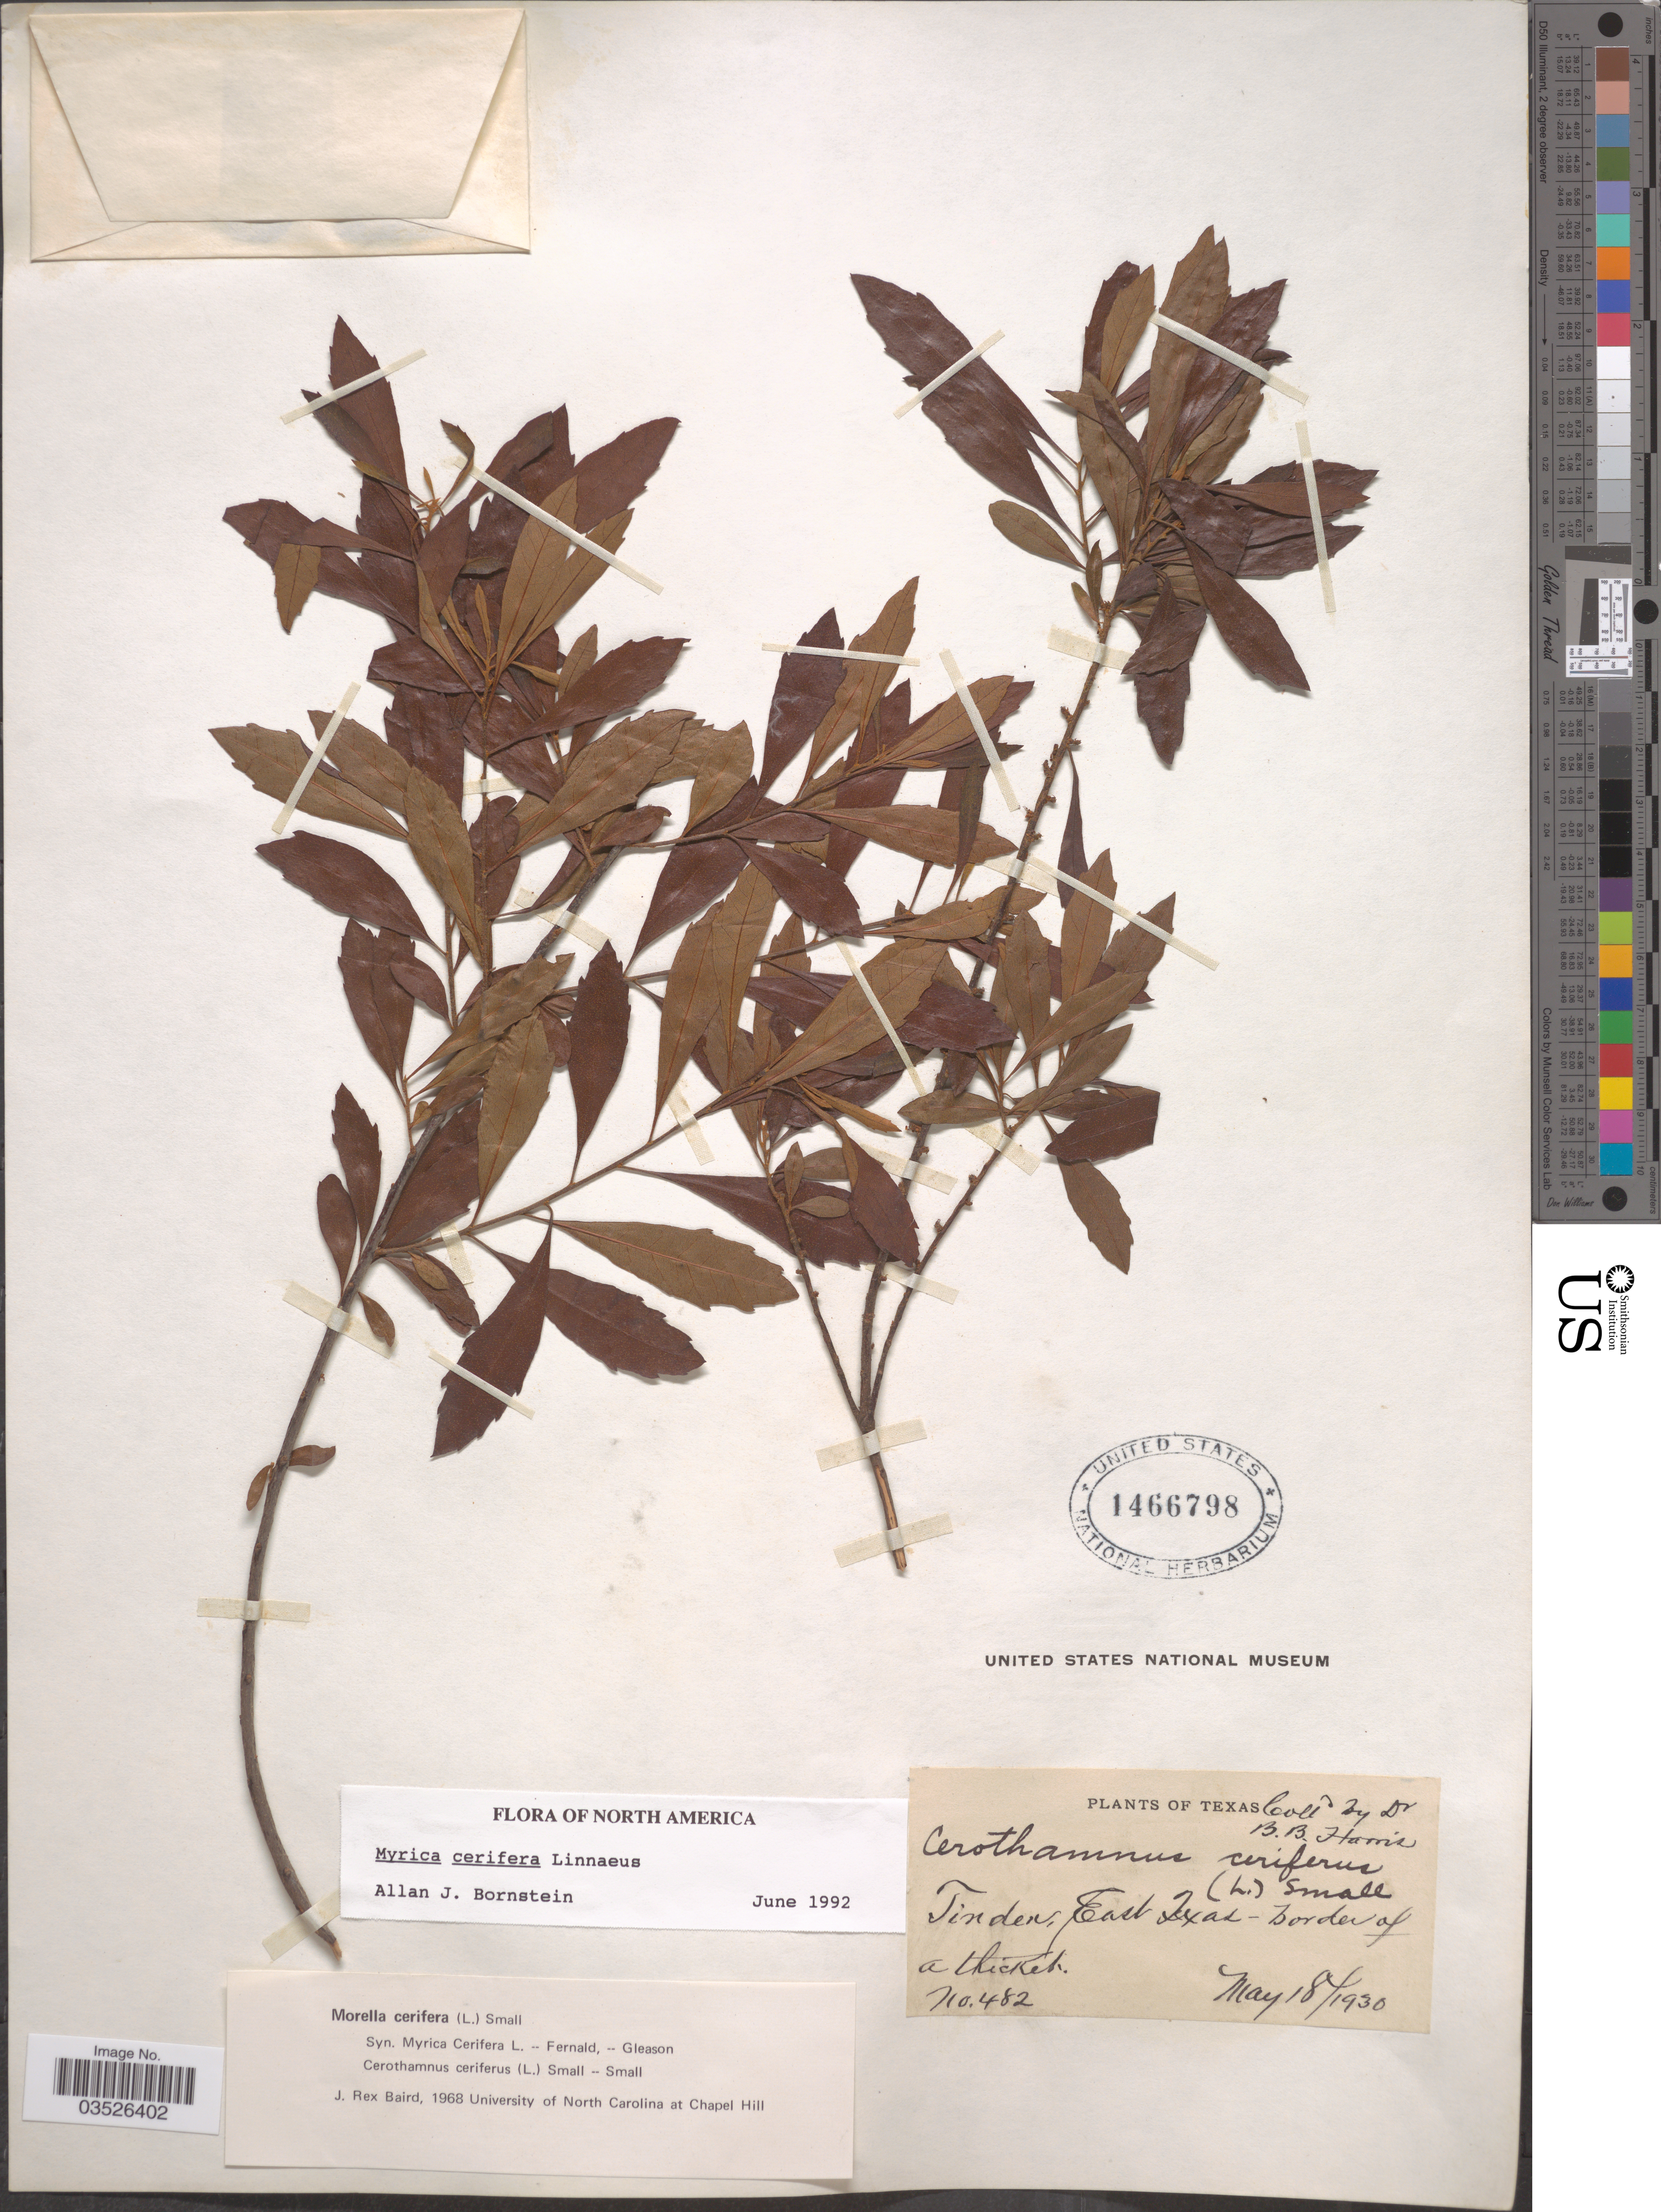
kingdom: Plantae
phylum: Tracheophyta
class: Magnoliopsida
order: Fagales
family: Myricaceae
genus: Morella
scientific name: Morella cerifera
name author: (L.) Small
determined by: Baird, James Rex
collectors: B. B. Harris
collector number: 482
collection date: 1930-05-18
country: United States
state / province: Texas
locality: Linden, East Texas.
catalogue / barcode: US 1466798